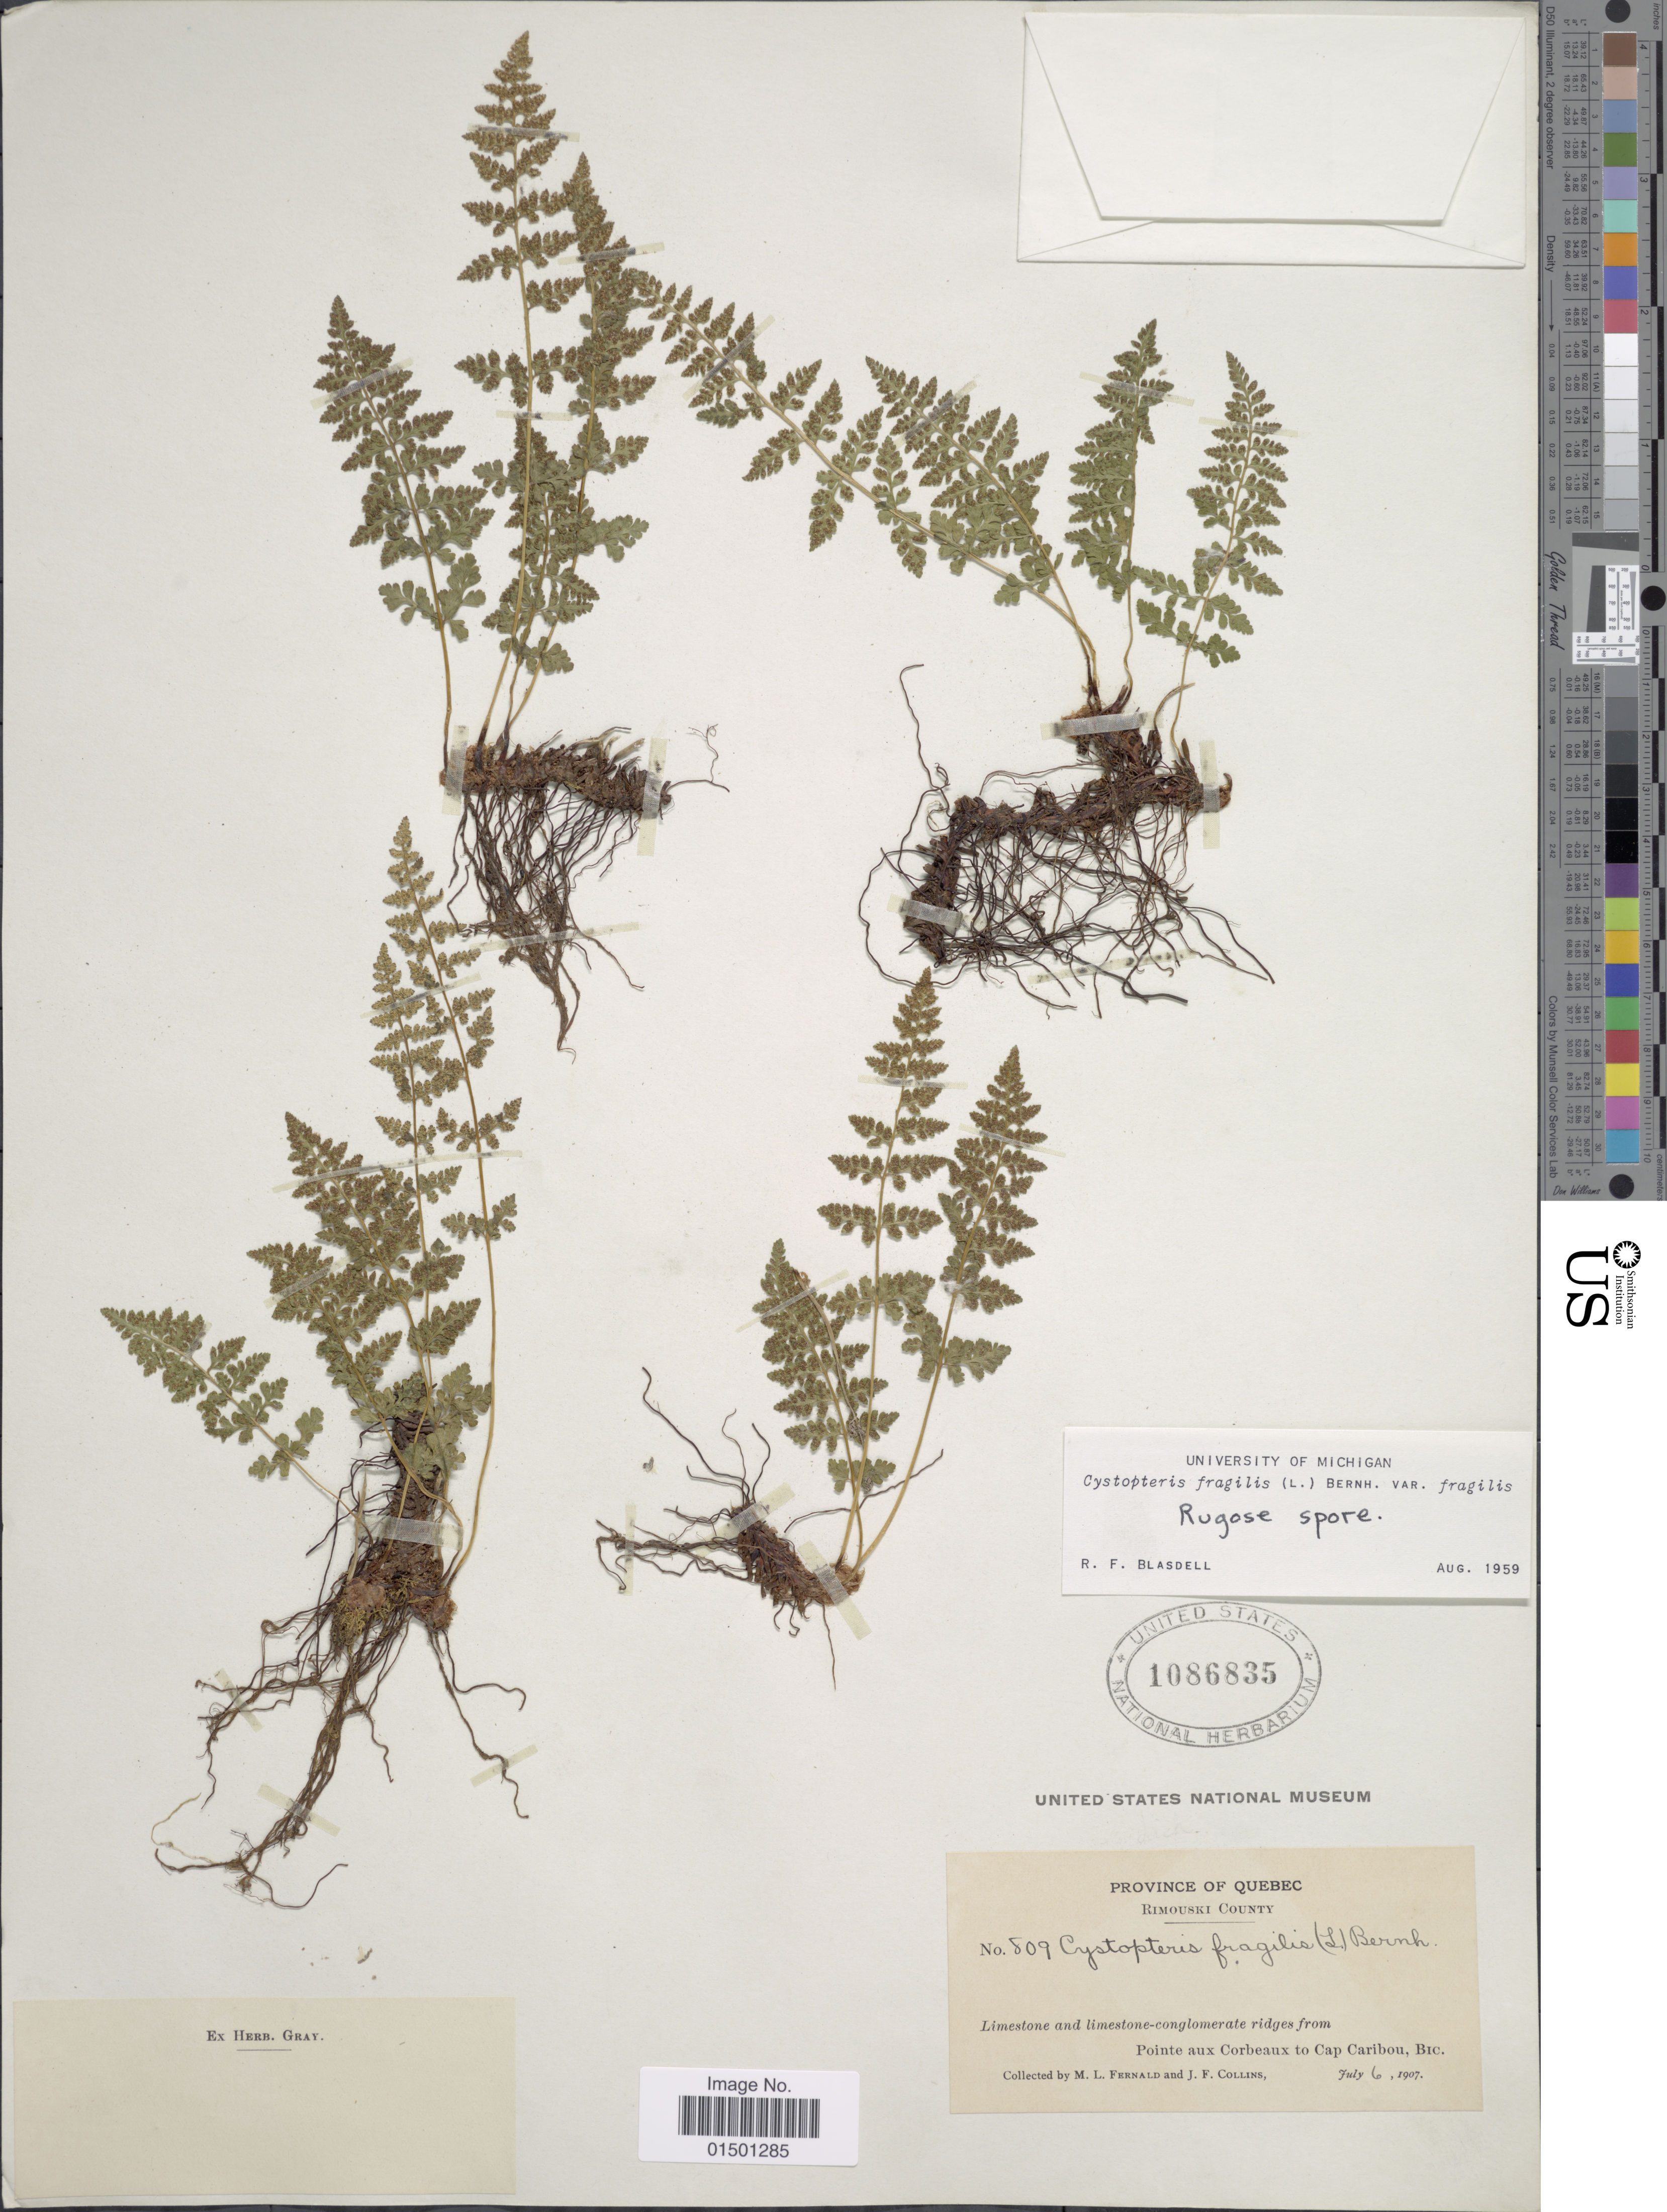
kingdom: Plantae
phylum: Tracheophyta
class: Polypodiopsida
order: Polypodiales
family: Cystopteridaceae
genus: Cystopteris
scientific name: Cystopteris fragilis var. dickieana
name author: B. Boivin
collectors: M. L. Fernald & J. Collins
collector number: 809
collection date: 1907-07-06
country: Canada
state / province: Quebec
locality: Rimouski County, Pointe aux Corbeaux to Cap Caribou, Bic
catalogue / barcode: US 1086835